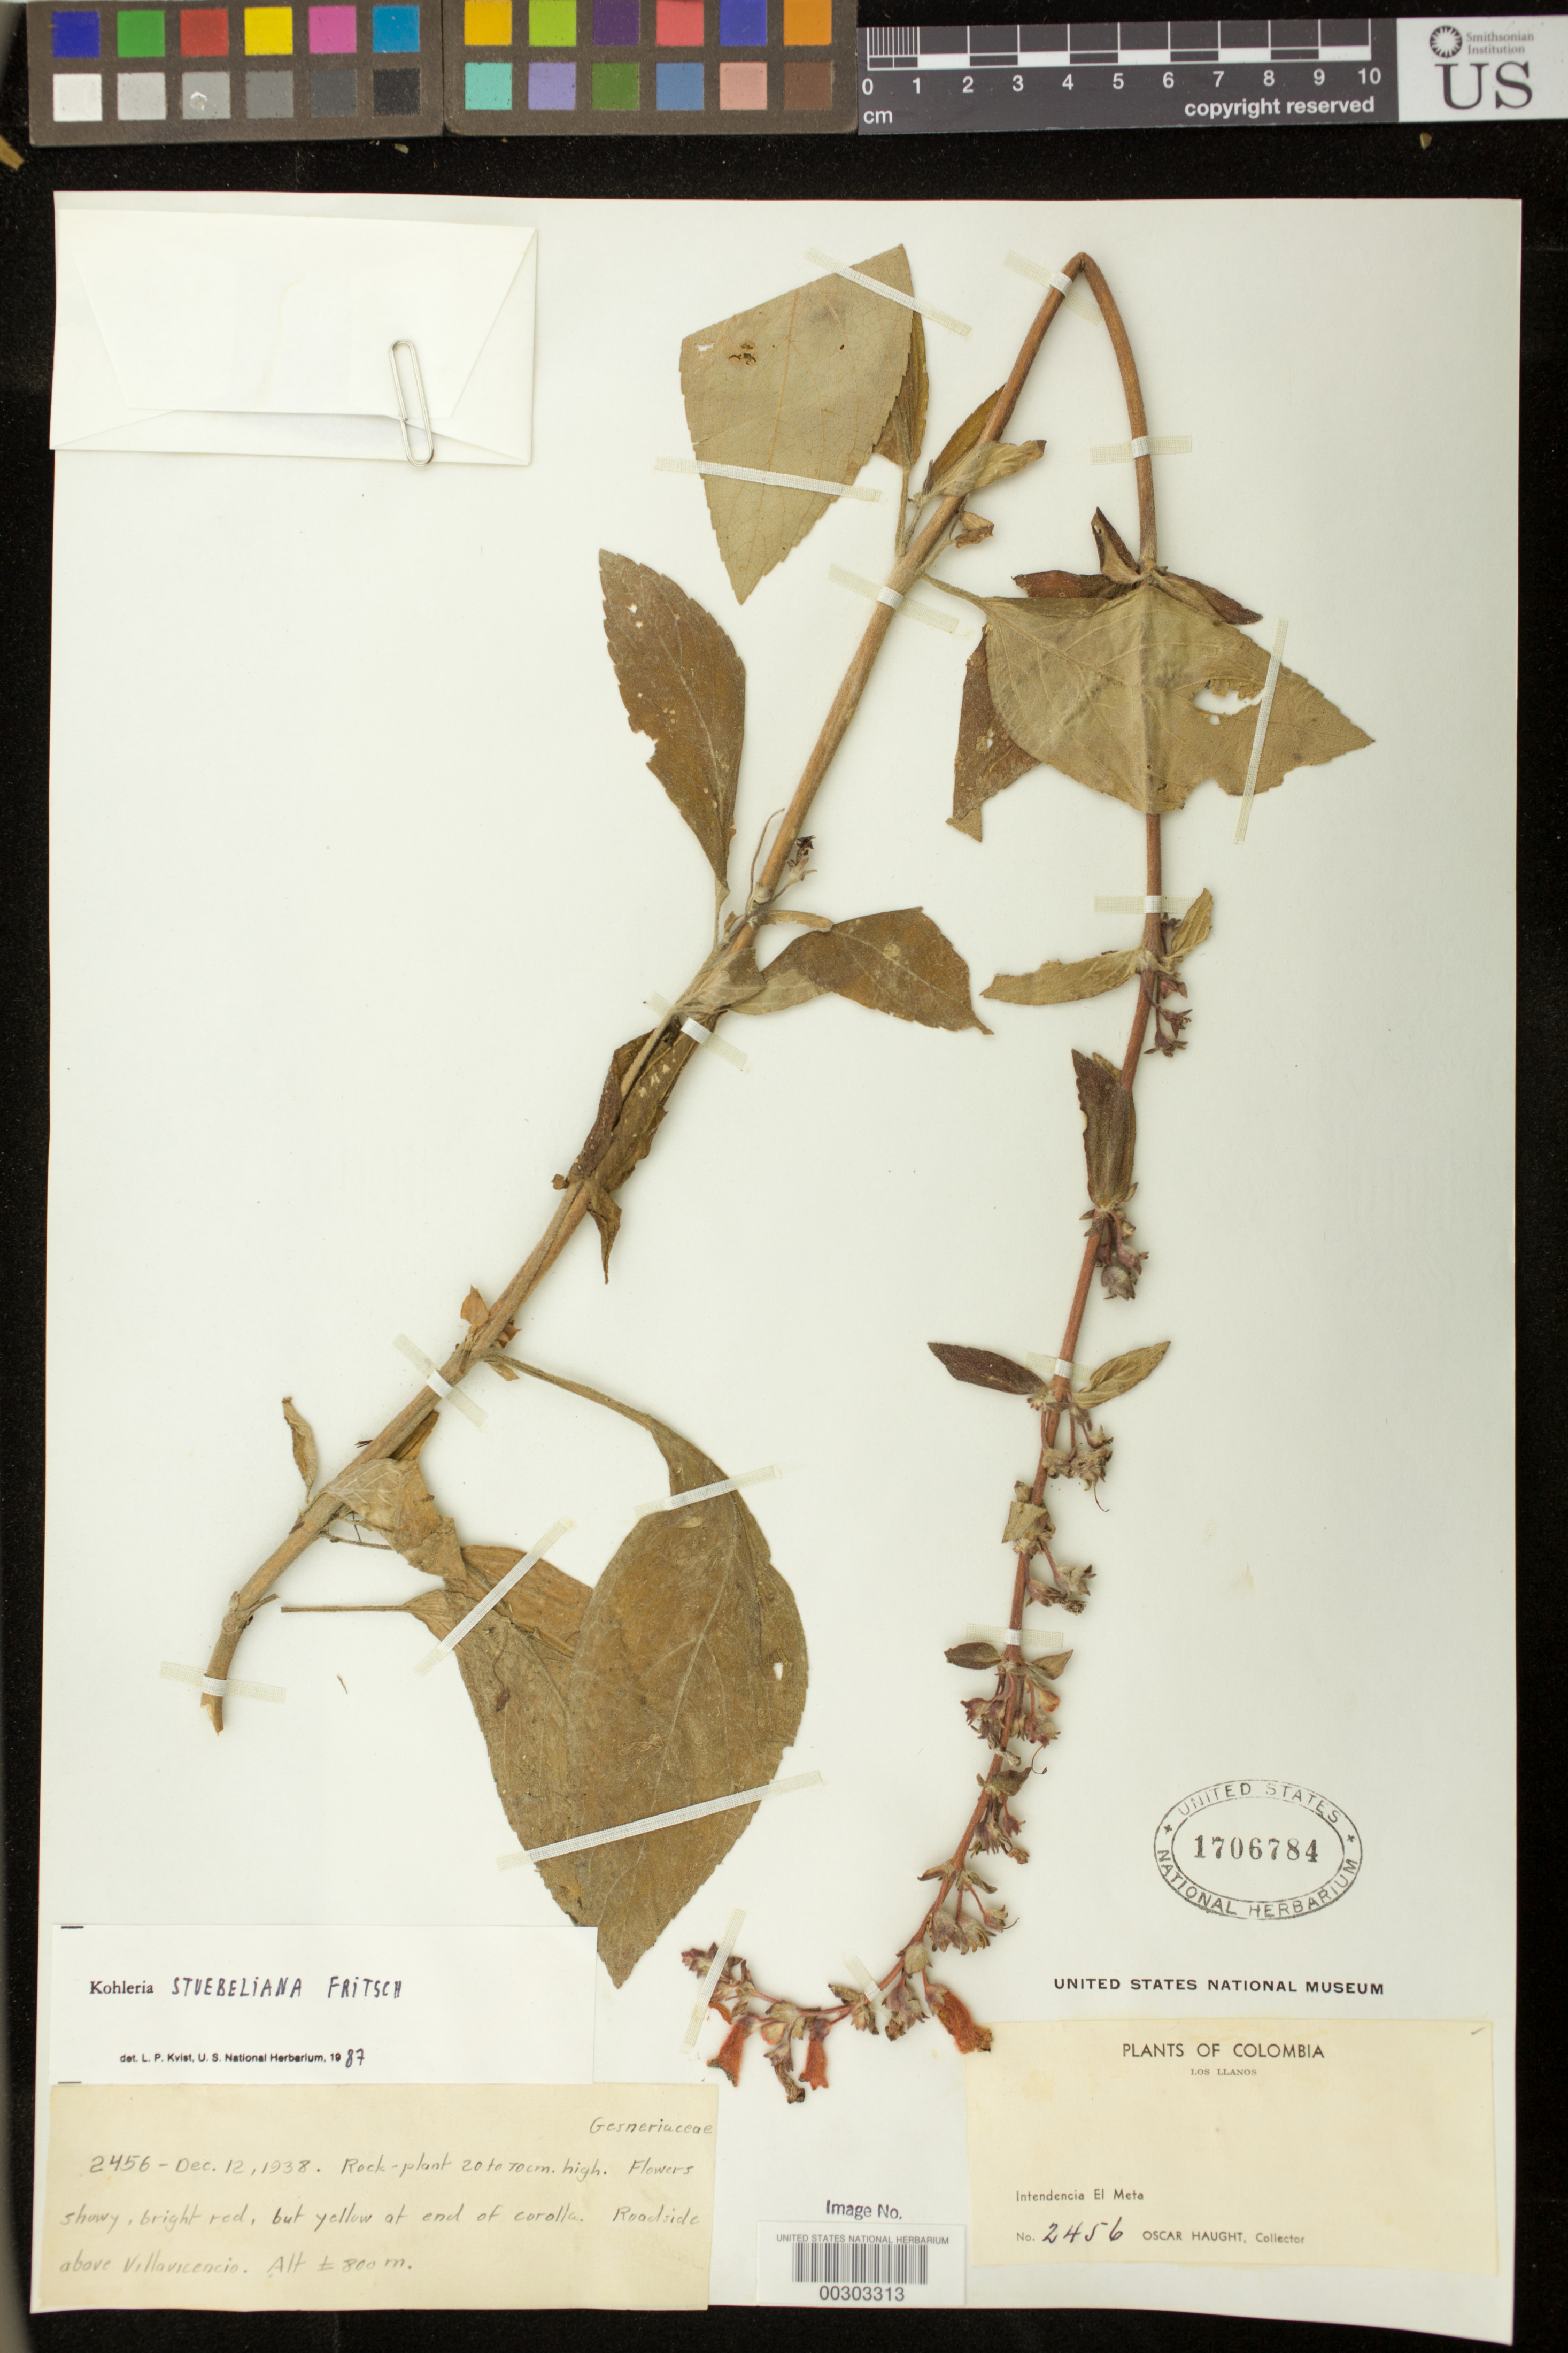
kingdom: Plantae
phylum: Tracheophyta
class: Magnoliopsida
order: Lamiales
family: Gesneriaceae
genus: Kohleria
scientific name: Kohleria stuebeliana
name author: Fritsch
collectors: O. L. Haught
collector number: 2456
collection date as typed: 12 Dec 1938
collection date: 1938-12-12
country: Colombia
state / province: Meta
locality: Above Villavicencio, Los Llanos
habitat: Roadside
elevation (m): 800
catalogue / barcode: US 1706784